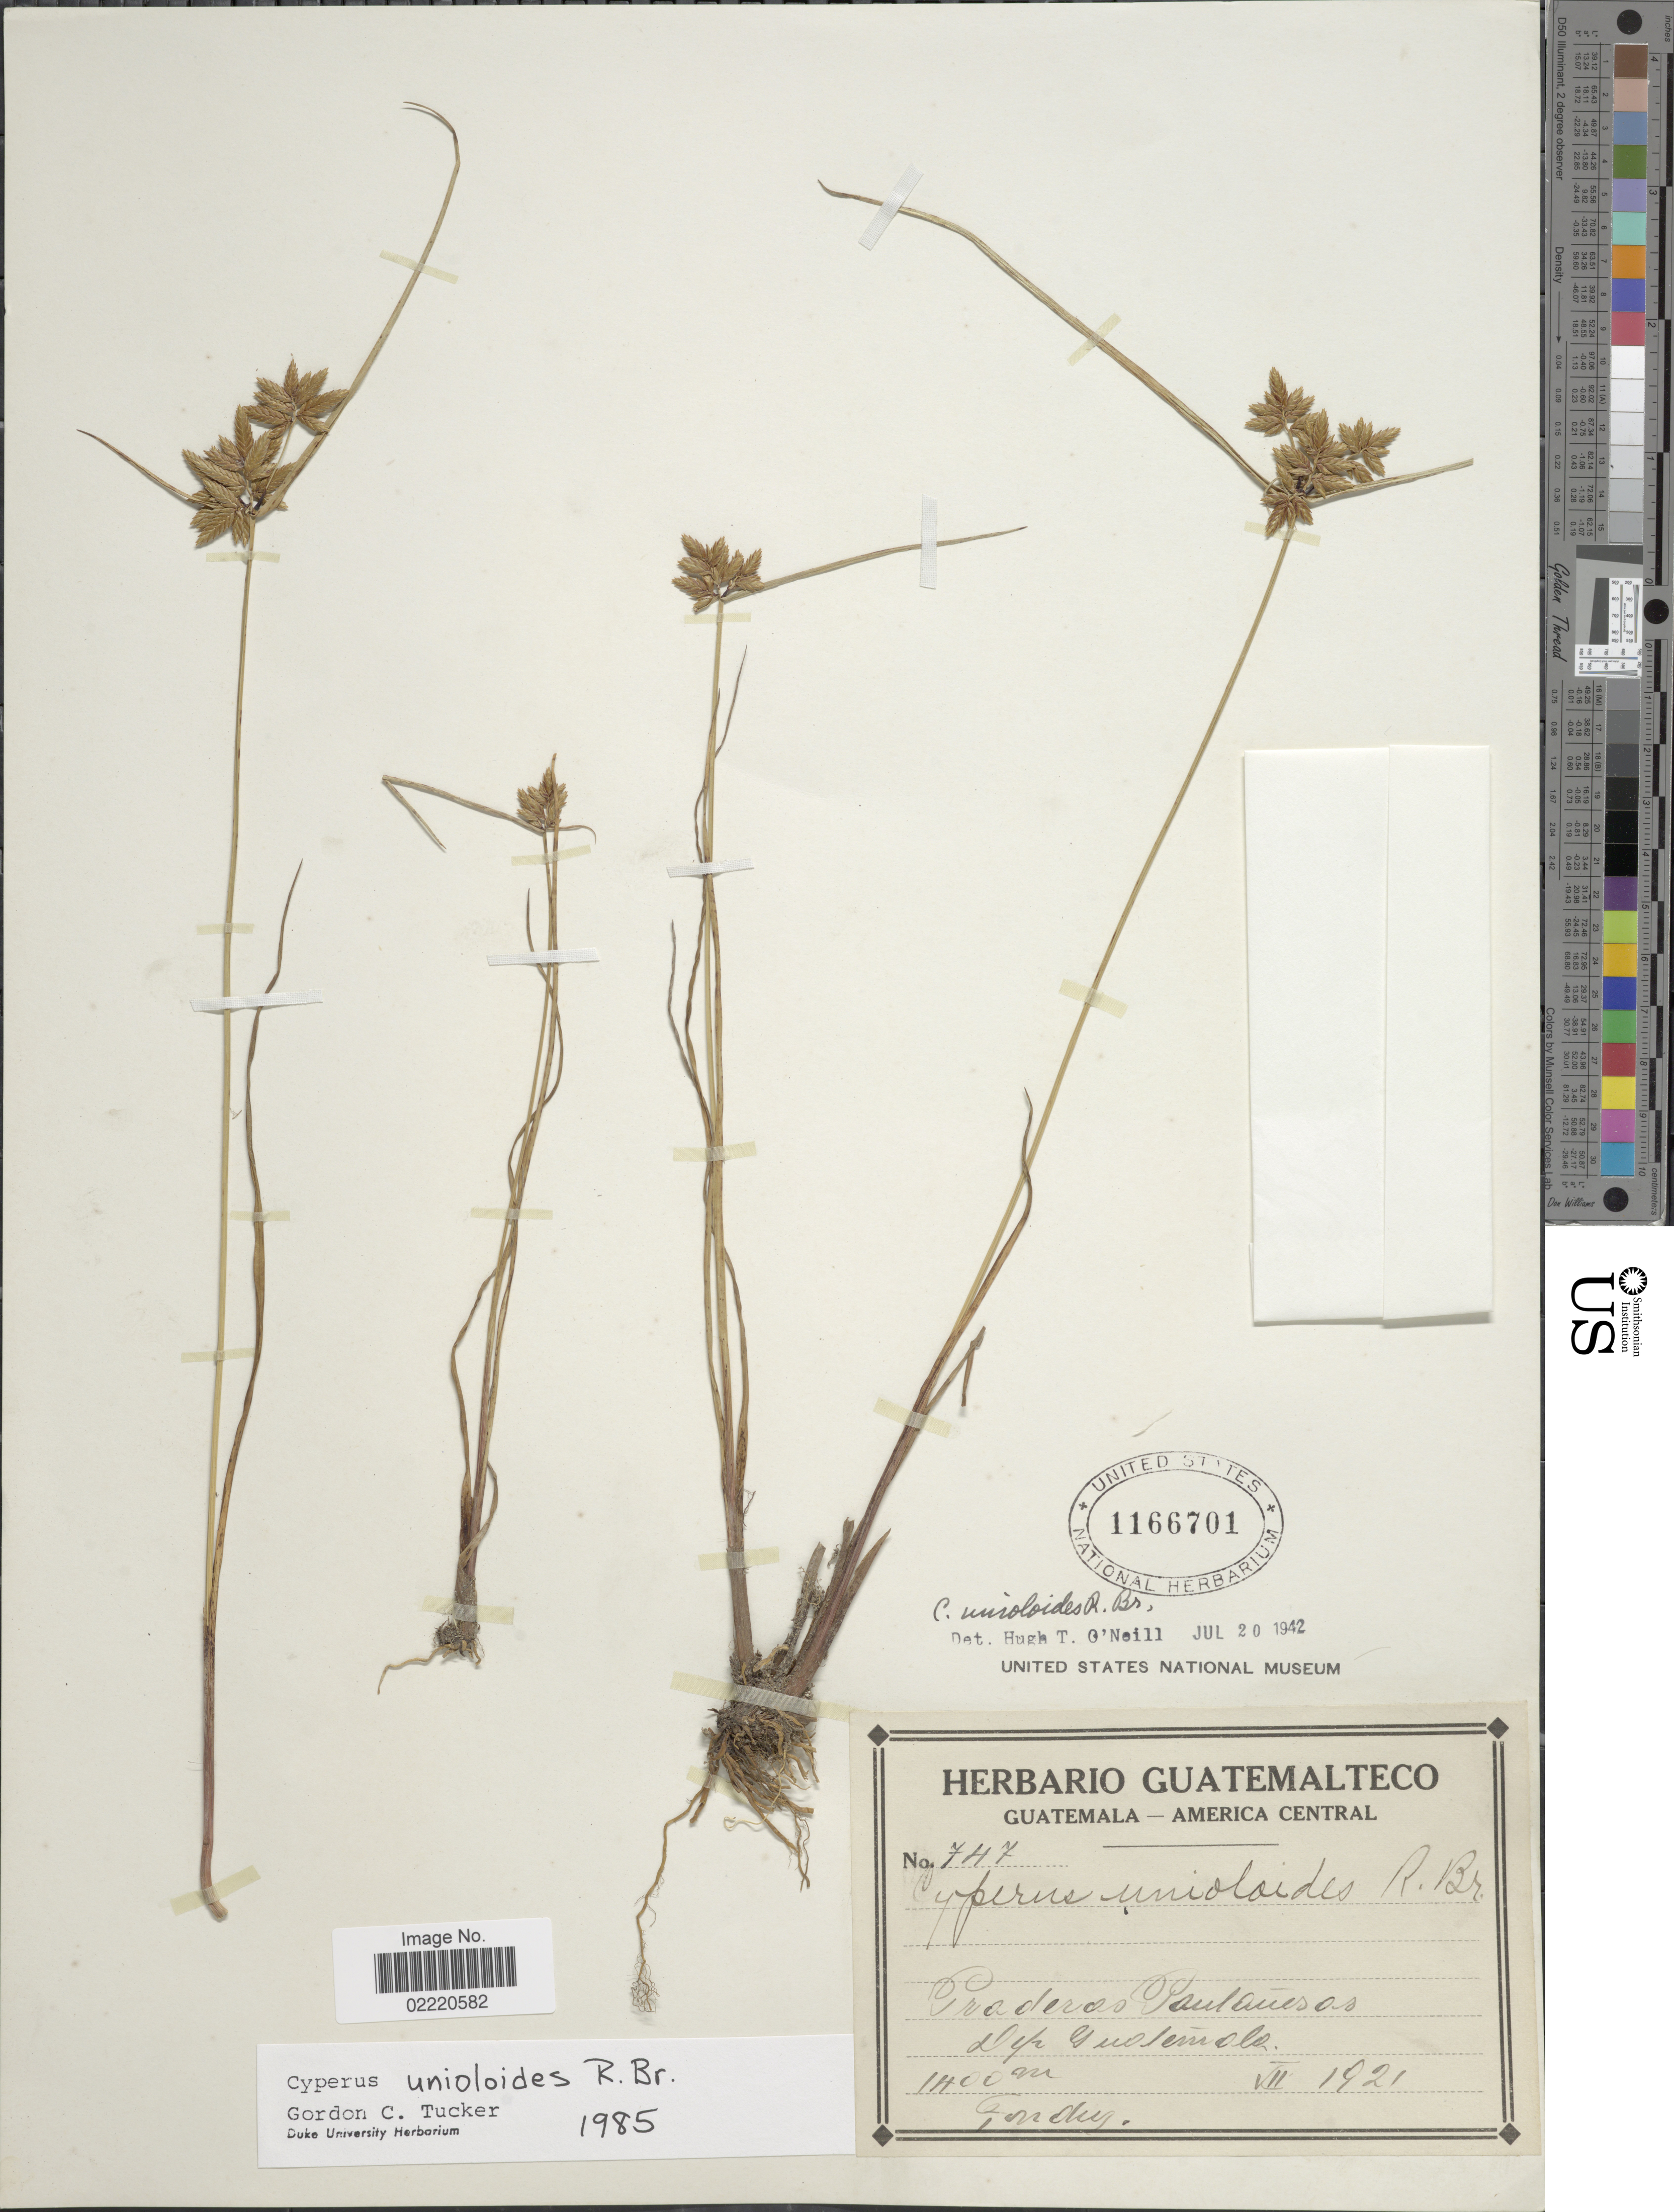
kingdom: Plantae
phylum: Tracheophyta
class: Liliopsida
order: Poales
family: Cyperaceae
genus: Cyperus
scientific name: Cyperus unioloides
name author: R. Br.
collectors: A. Tonduz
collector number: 747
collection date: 1921-07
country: Guatemala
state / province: Guatemala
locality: Praderas pantanosas.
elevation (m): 1400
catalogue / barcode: US 1166701